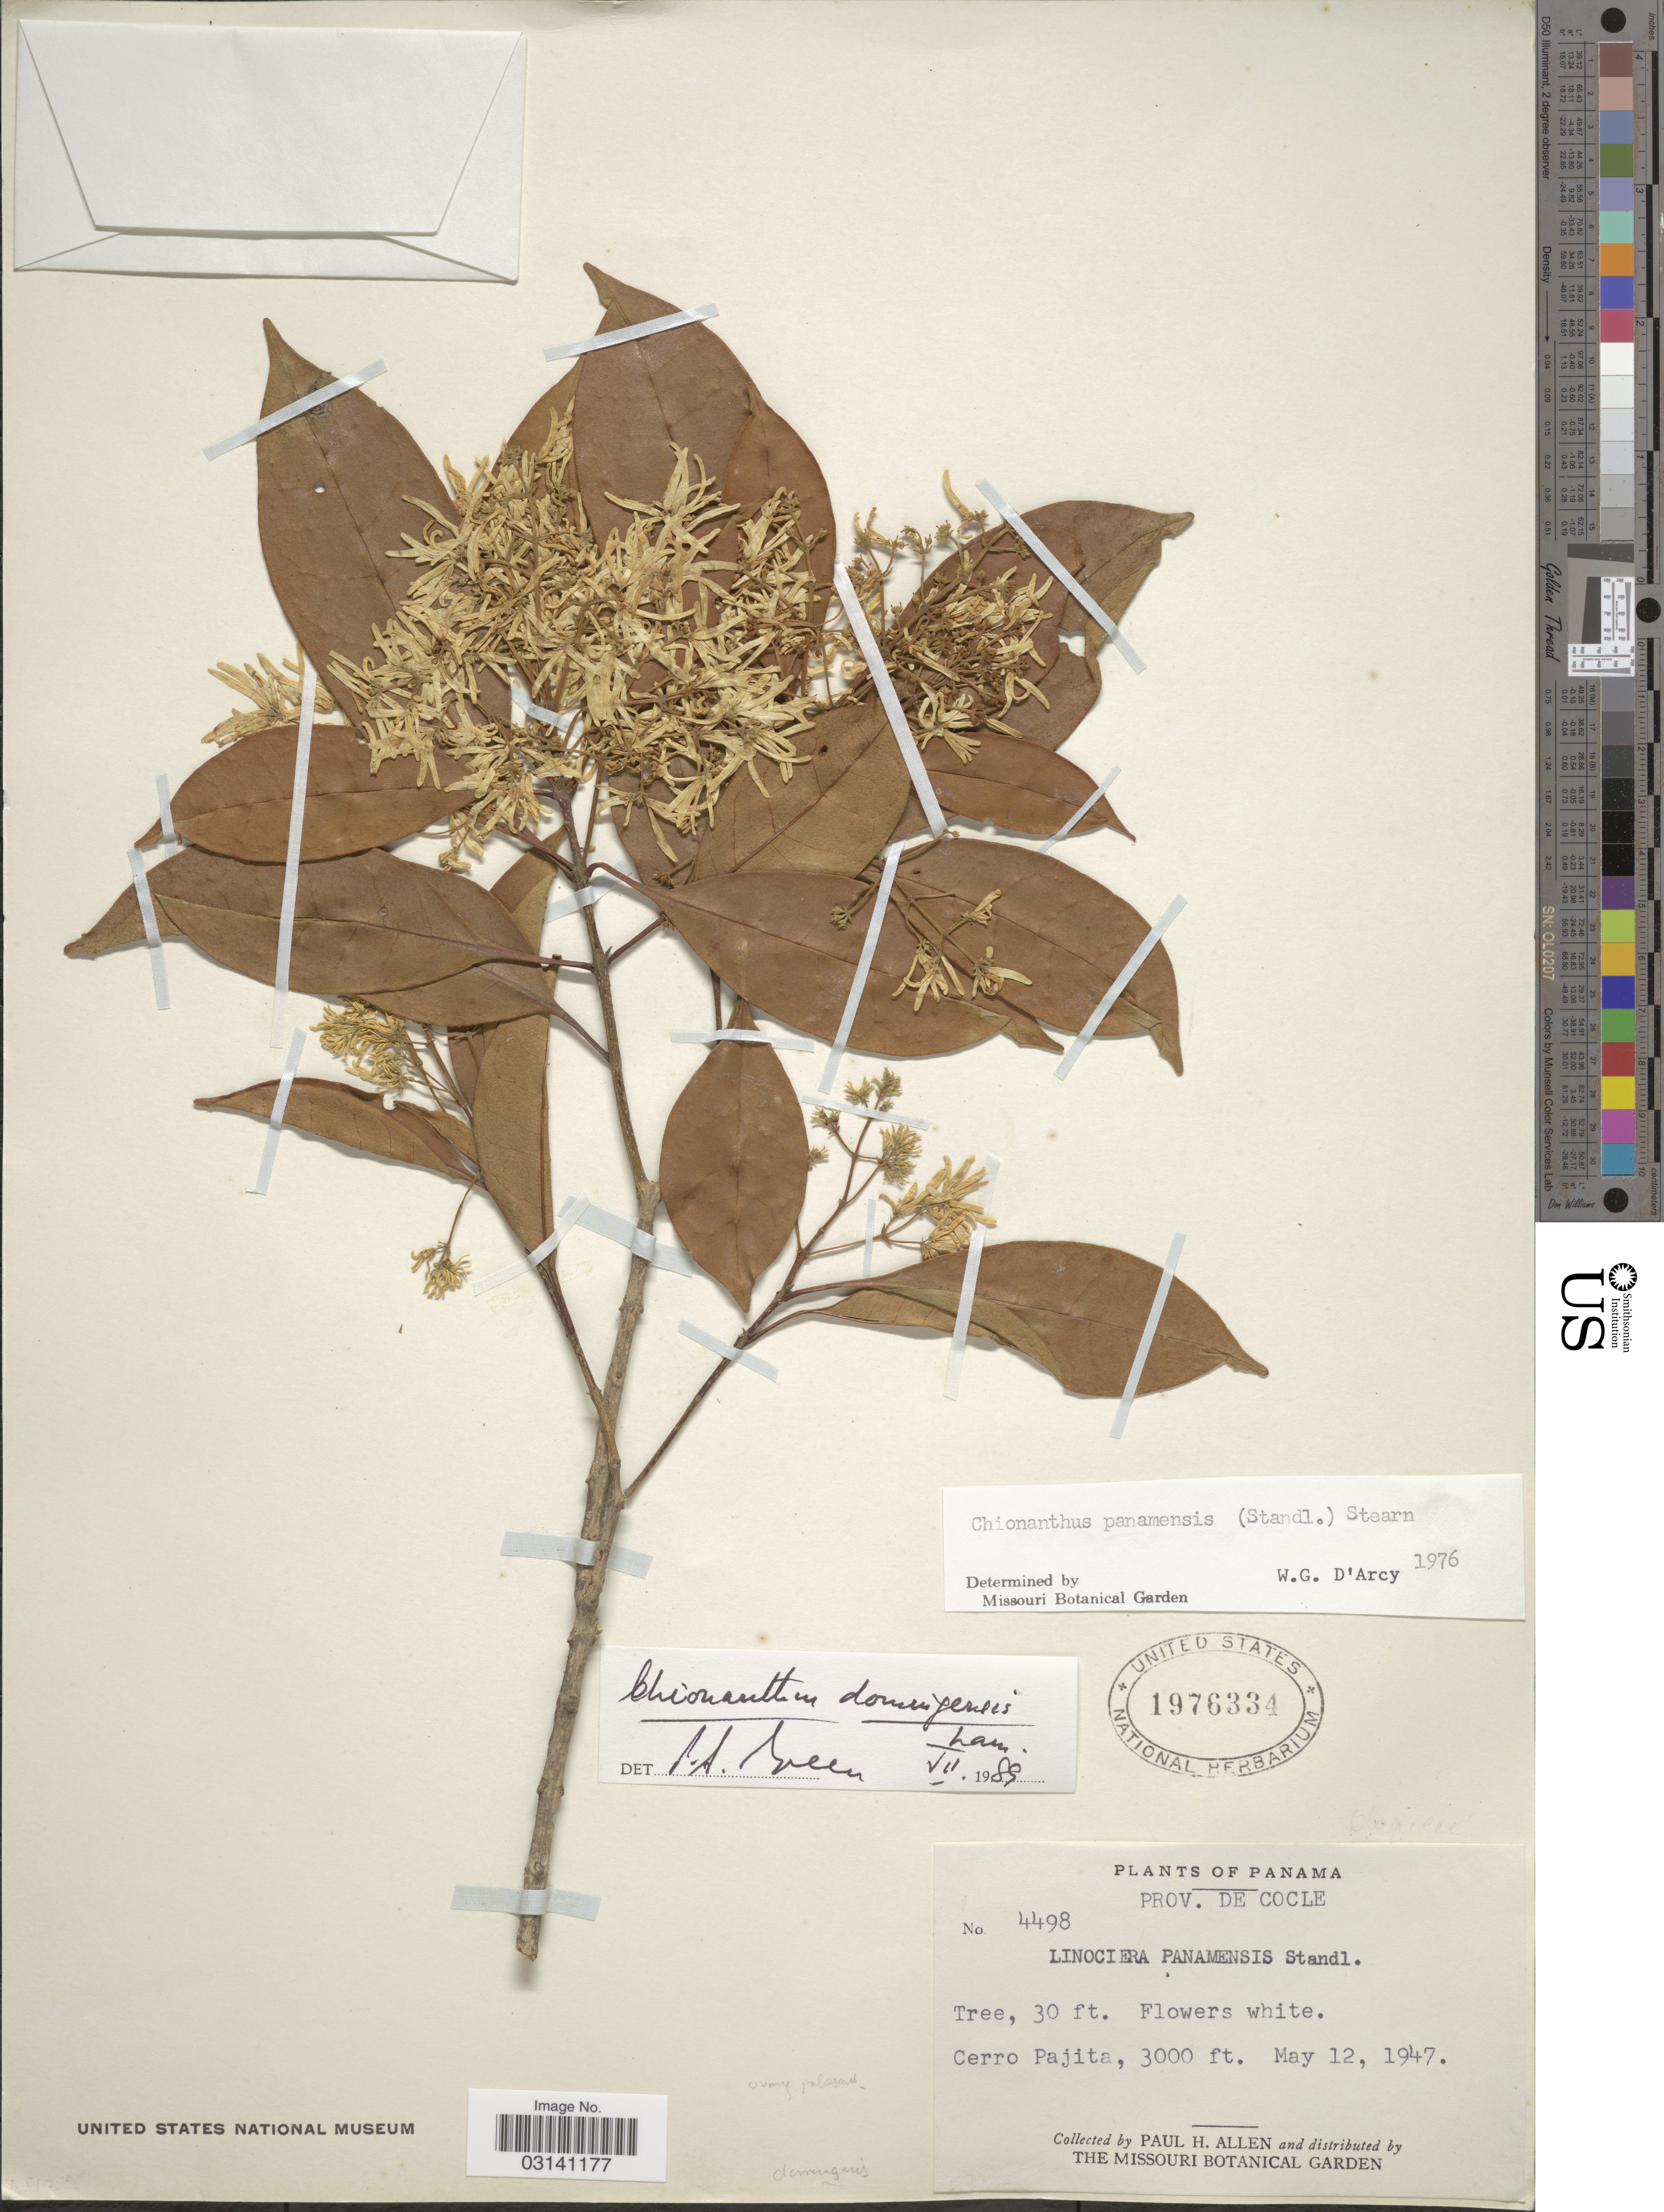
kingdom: Plantae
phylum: Tracheophyta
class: Magnoliopsida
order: Lamiales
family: Oleaceae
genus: Chionanthus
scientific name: Chionanthus domingensis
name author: Lam.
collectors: P. H. Allen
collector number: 4498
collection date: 1947-05-12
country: Panama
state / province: Coclé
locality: Cerro Pajita.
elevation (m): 914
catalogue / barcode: US 1976334